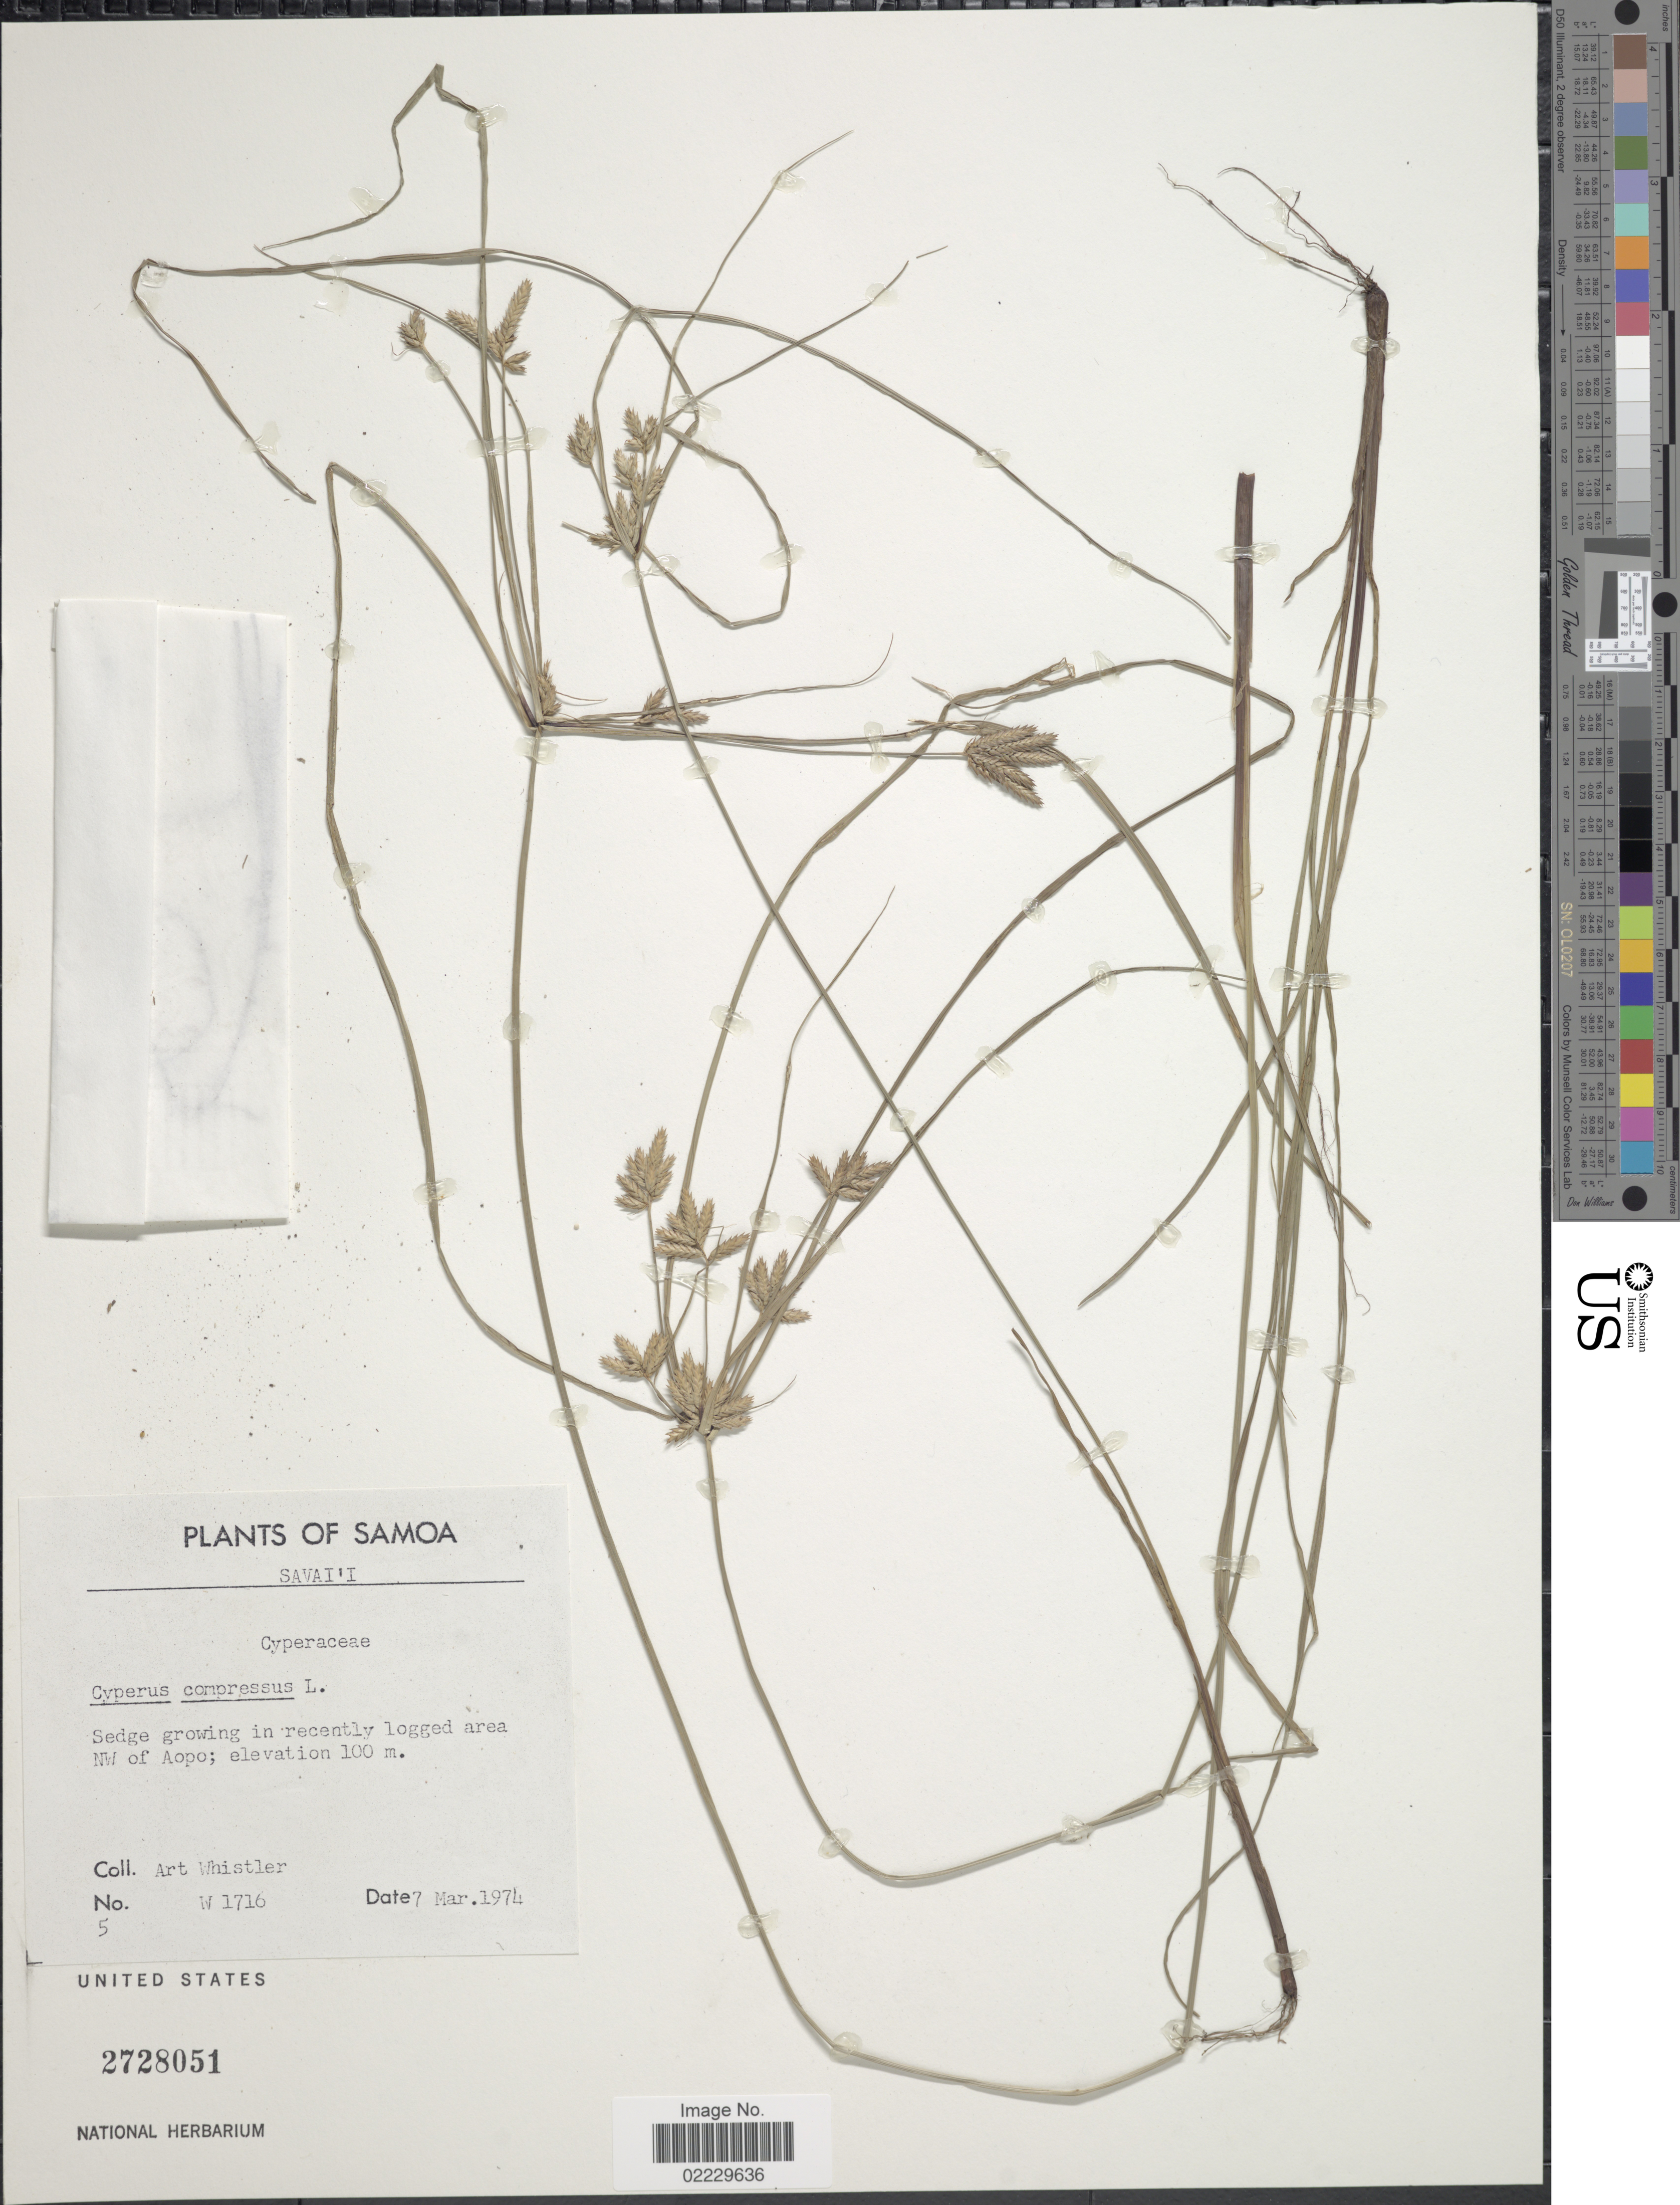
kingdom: Plantae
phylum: Tracheophyta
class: Liliopsida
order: Poales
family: Cyperaceae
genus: Cyperus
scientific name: Cyperus compressus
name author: L.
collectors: A. Whistler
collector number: W 1716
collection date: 1974-03-07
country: Samoa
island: Savai'i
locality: Samoa, Savai'i, Sedge growing in recently logged area NW of Aopo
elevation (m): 100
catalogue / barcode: US 2728051